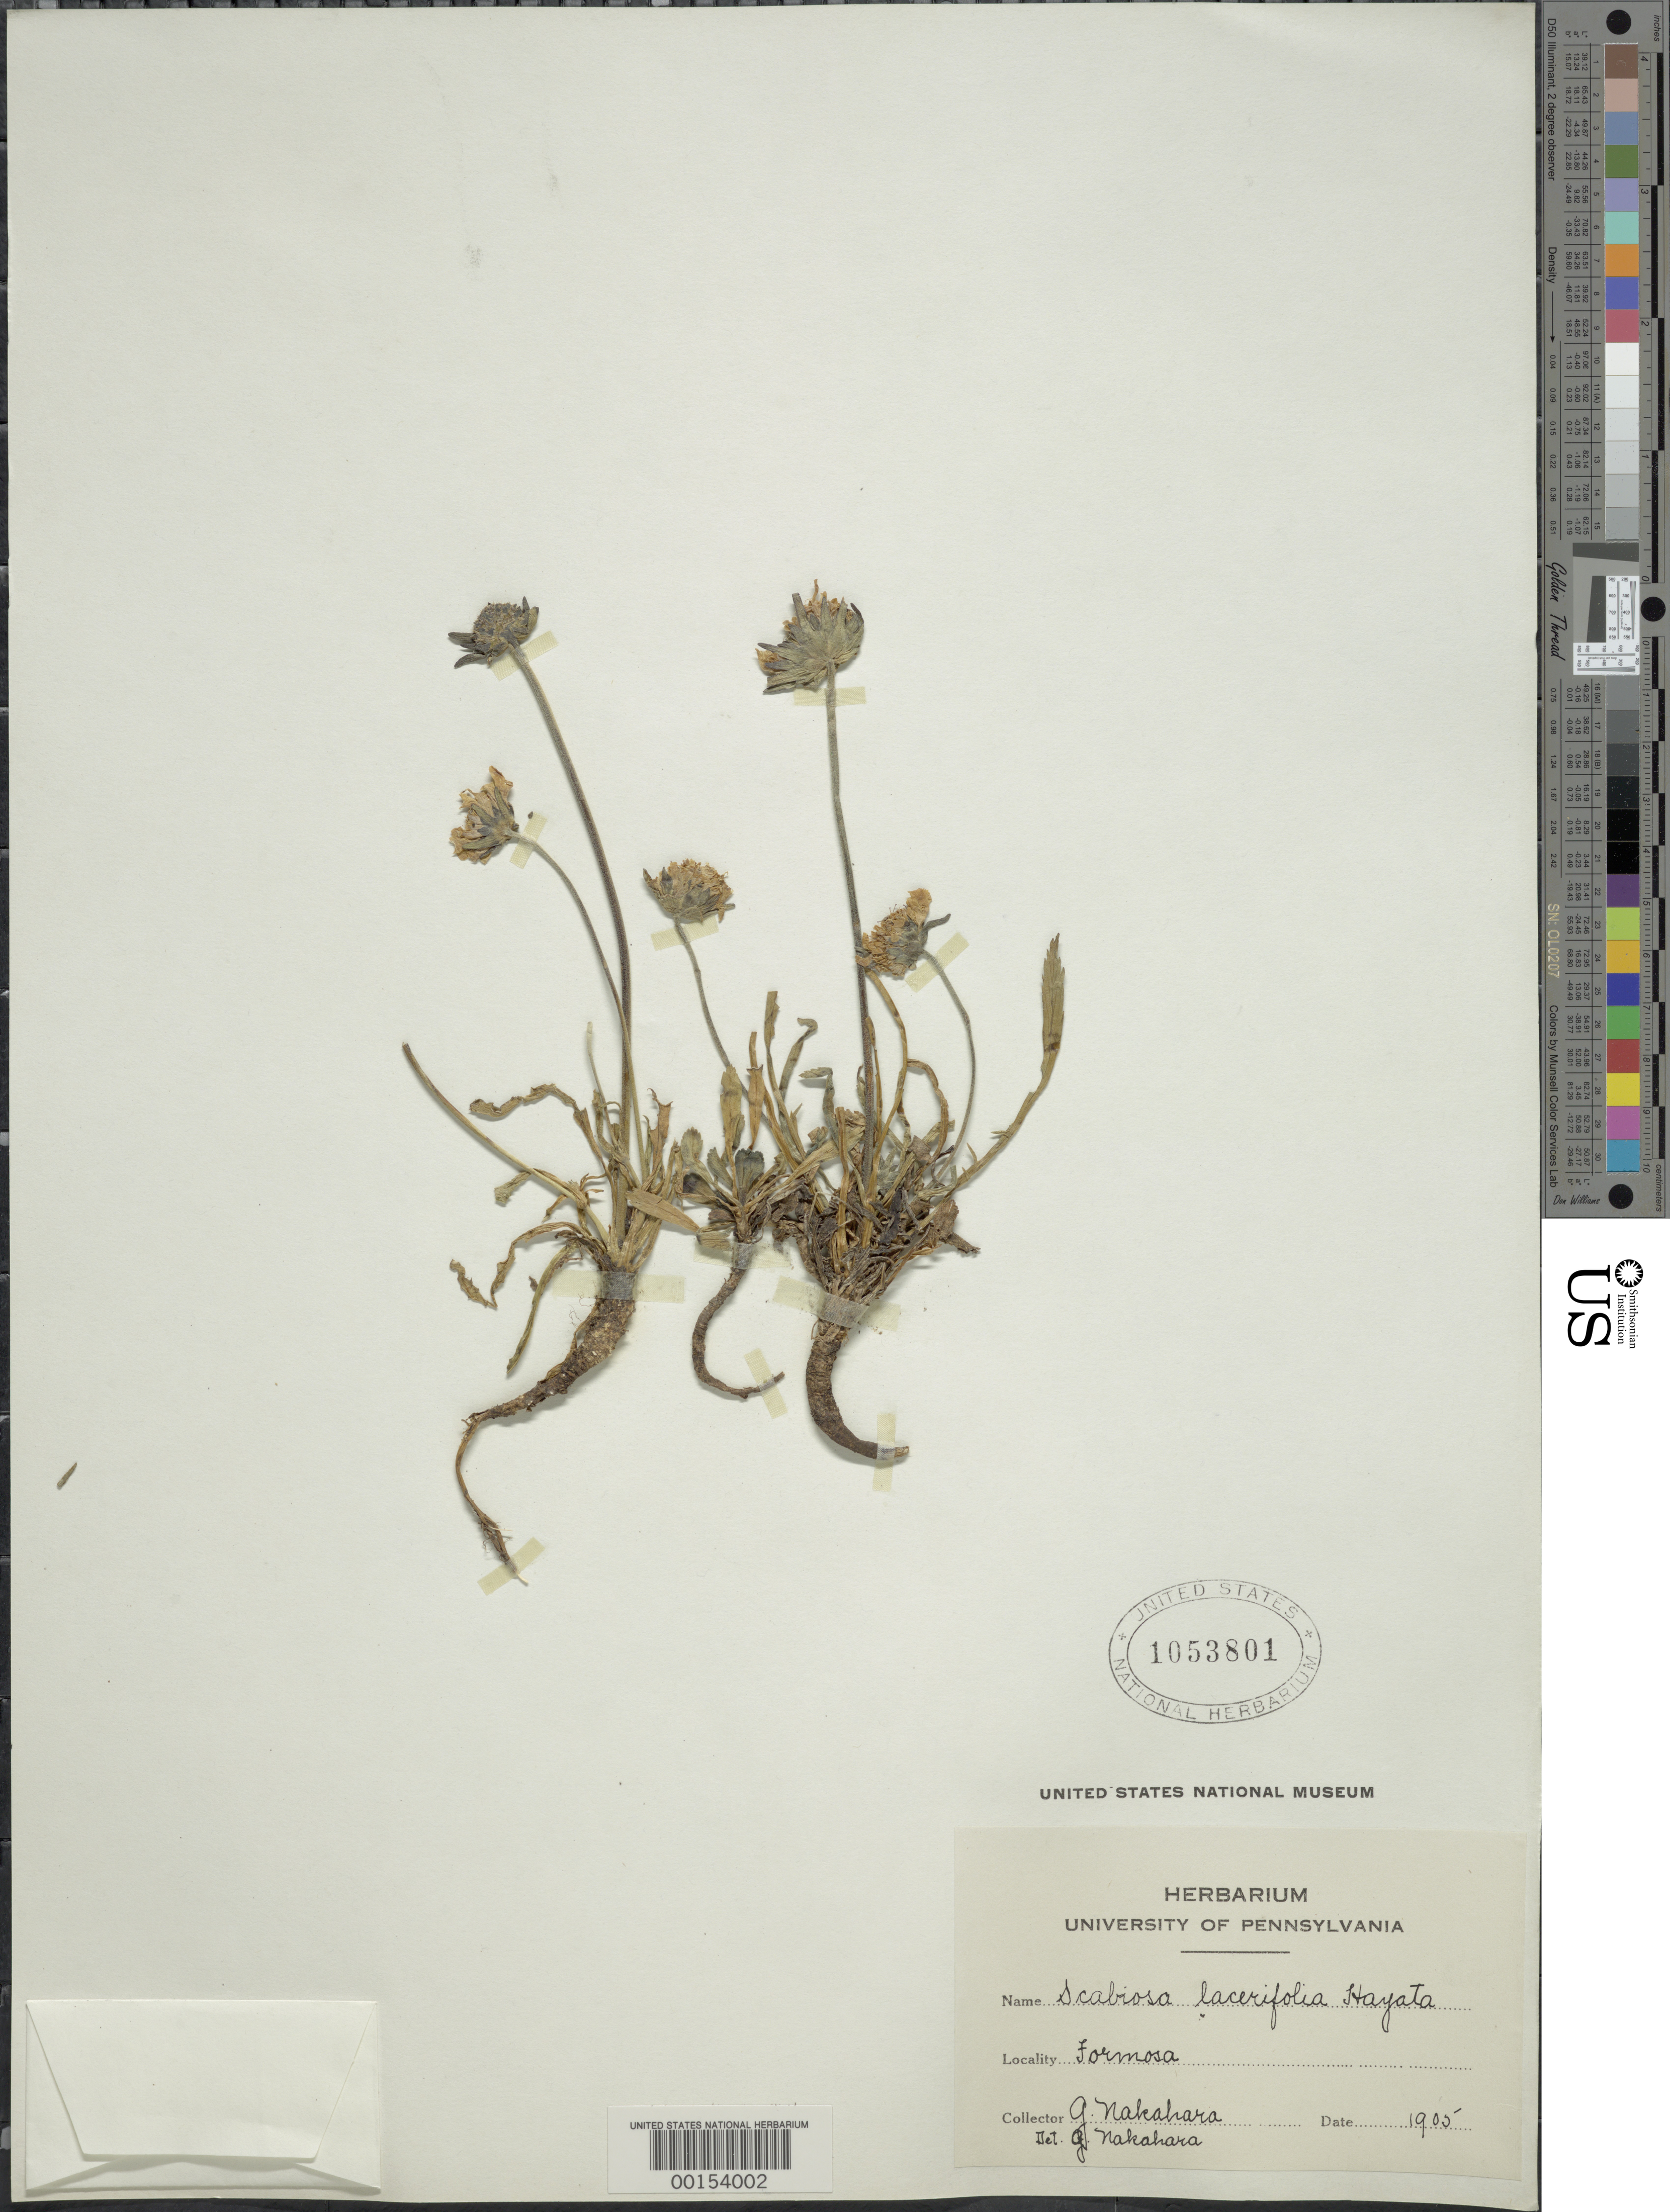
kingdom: Plantae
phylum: Tracheophyta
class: Magnoliopsida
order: Dipsacales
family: Caprifoliaceae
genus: Scabiosa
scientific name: Scabiosa lacerifolia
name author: Hayata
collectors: G. Nakahara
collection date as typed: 1905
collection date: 1905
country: Taiwan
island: Taiwan [Formosa]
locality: Formosa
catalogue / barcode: US 1053801